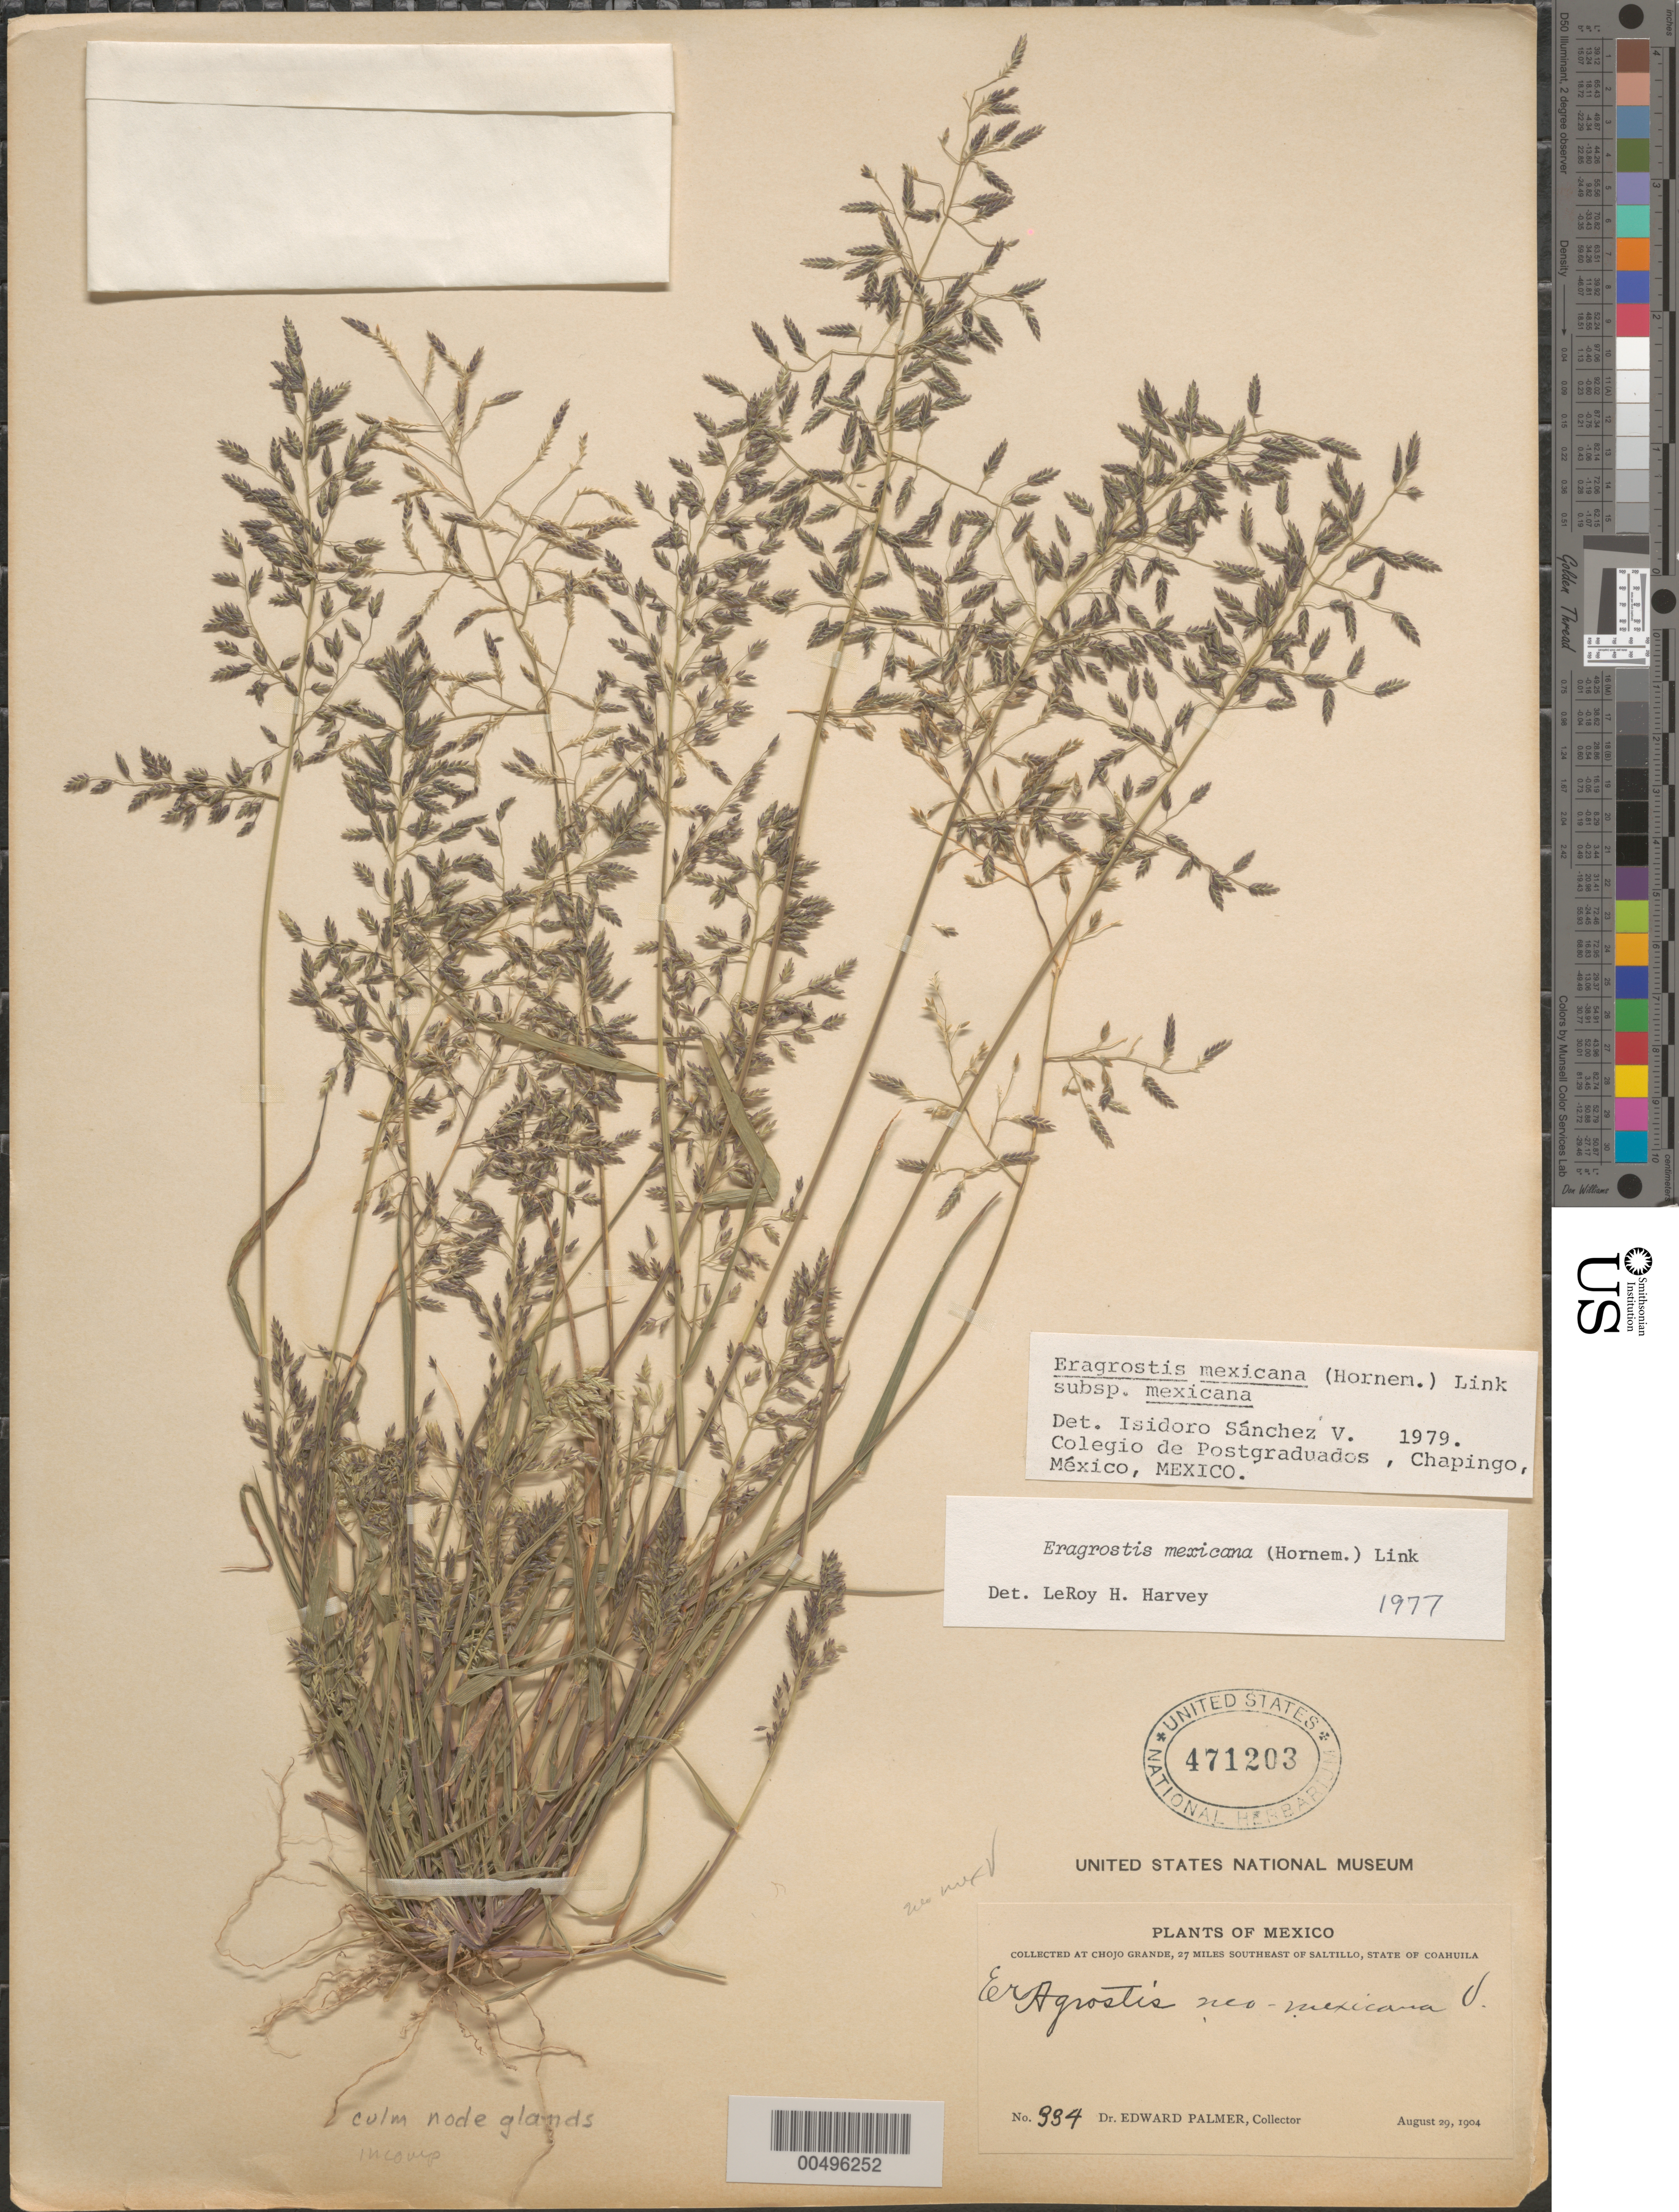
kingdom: Plantae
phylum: Tracheophyta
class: Liliopsida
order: Poales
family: Poaceae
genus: Eragrostis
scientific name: Eragrostis mexicana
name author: (Hornem.) Link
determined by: Sánchez Vega, I. M.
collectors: E. Palmer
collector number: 334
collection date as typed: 29 Aug 1904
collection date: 1904-08-29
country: Mexico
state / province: Coahuila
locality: Chojo Grande, 27 mi SE of Saltillo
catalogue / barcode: US 471203